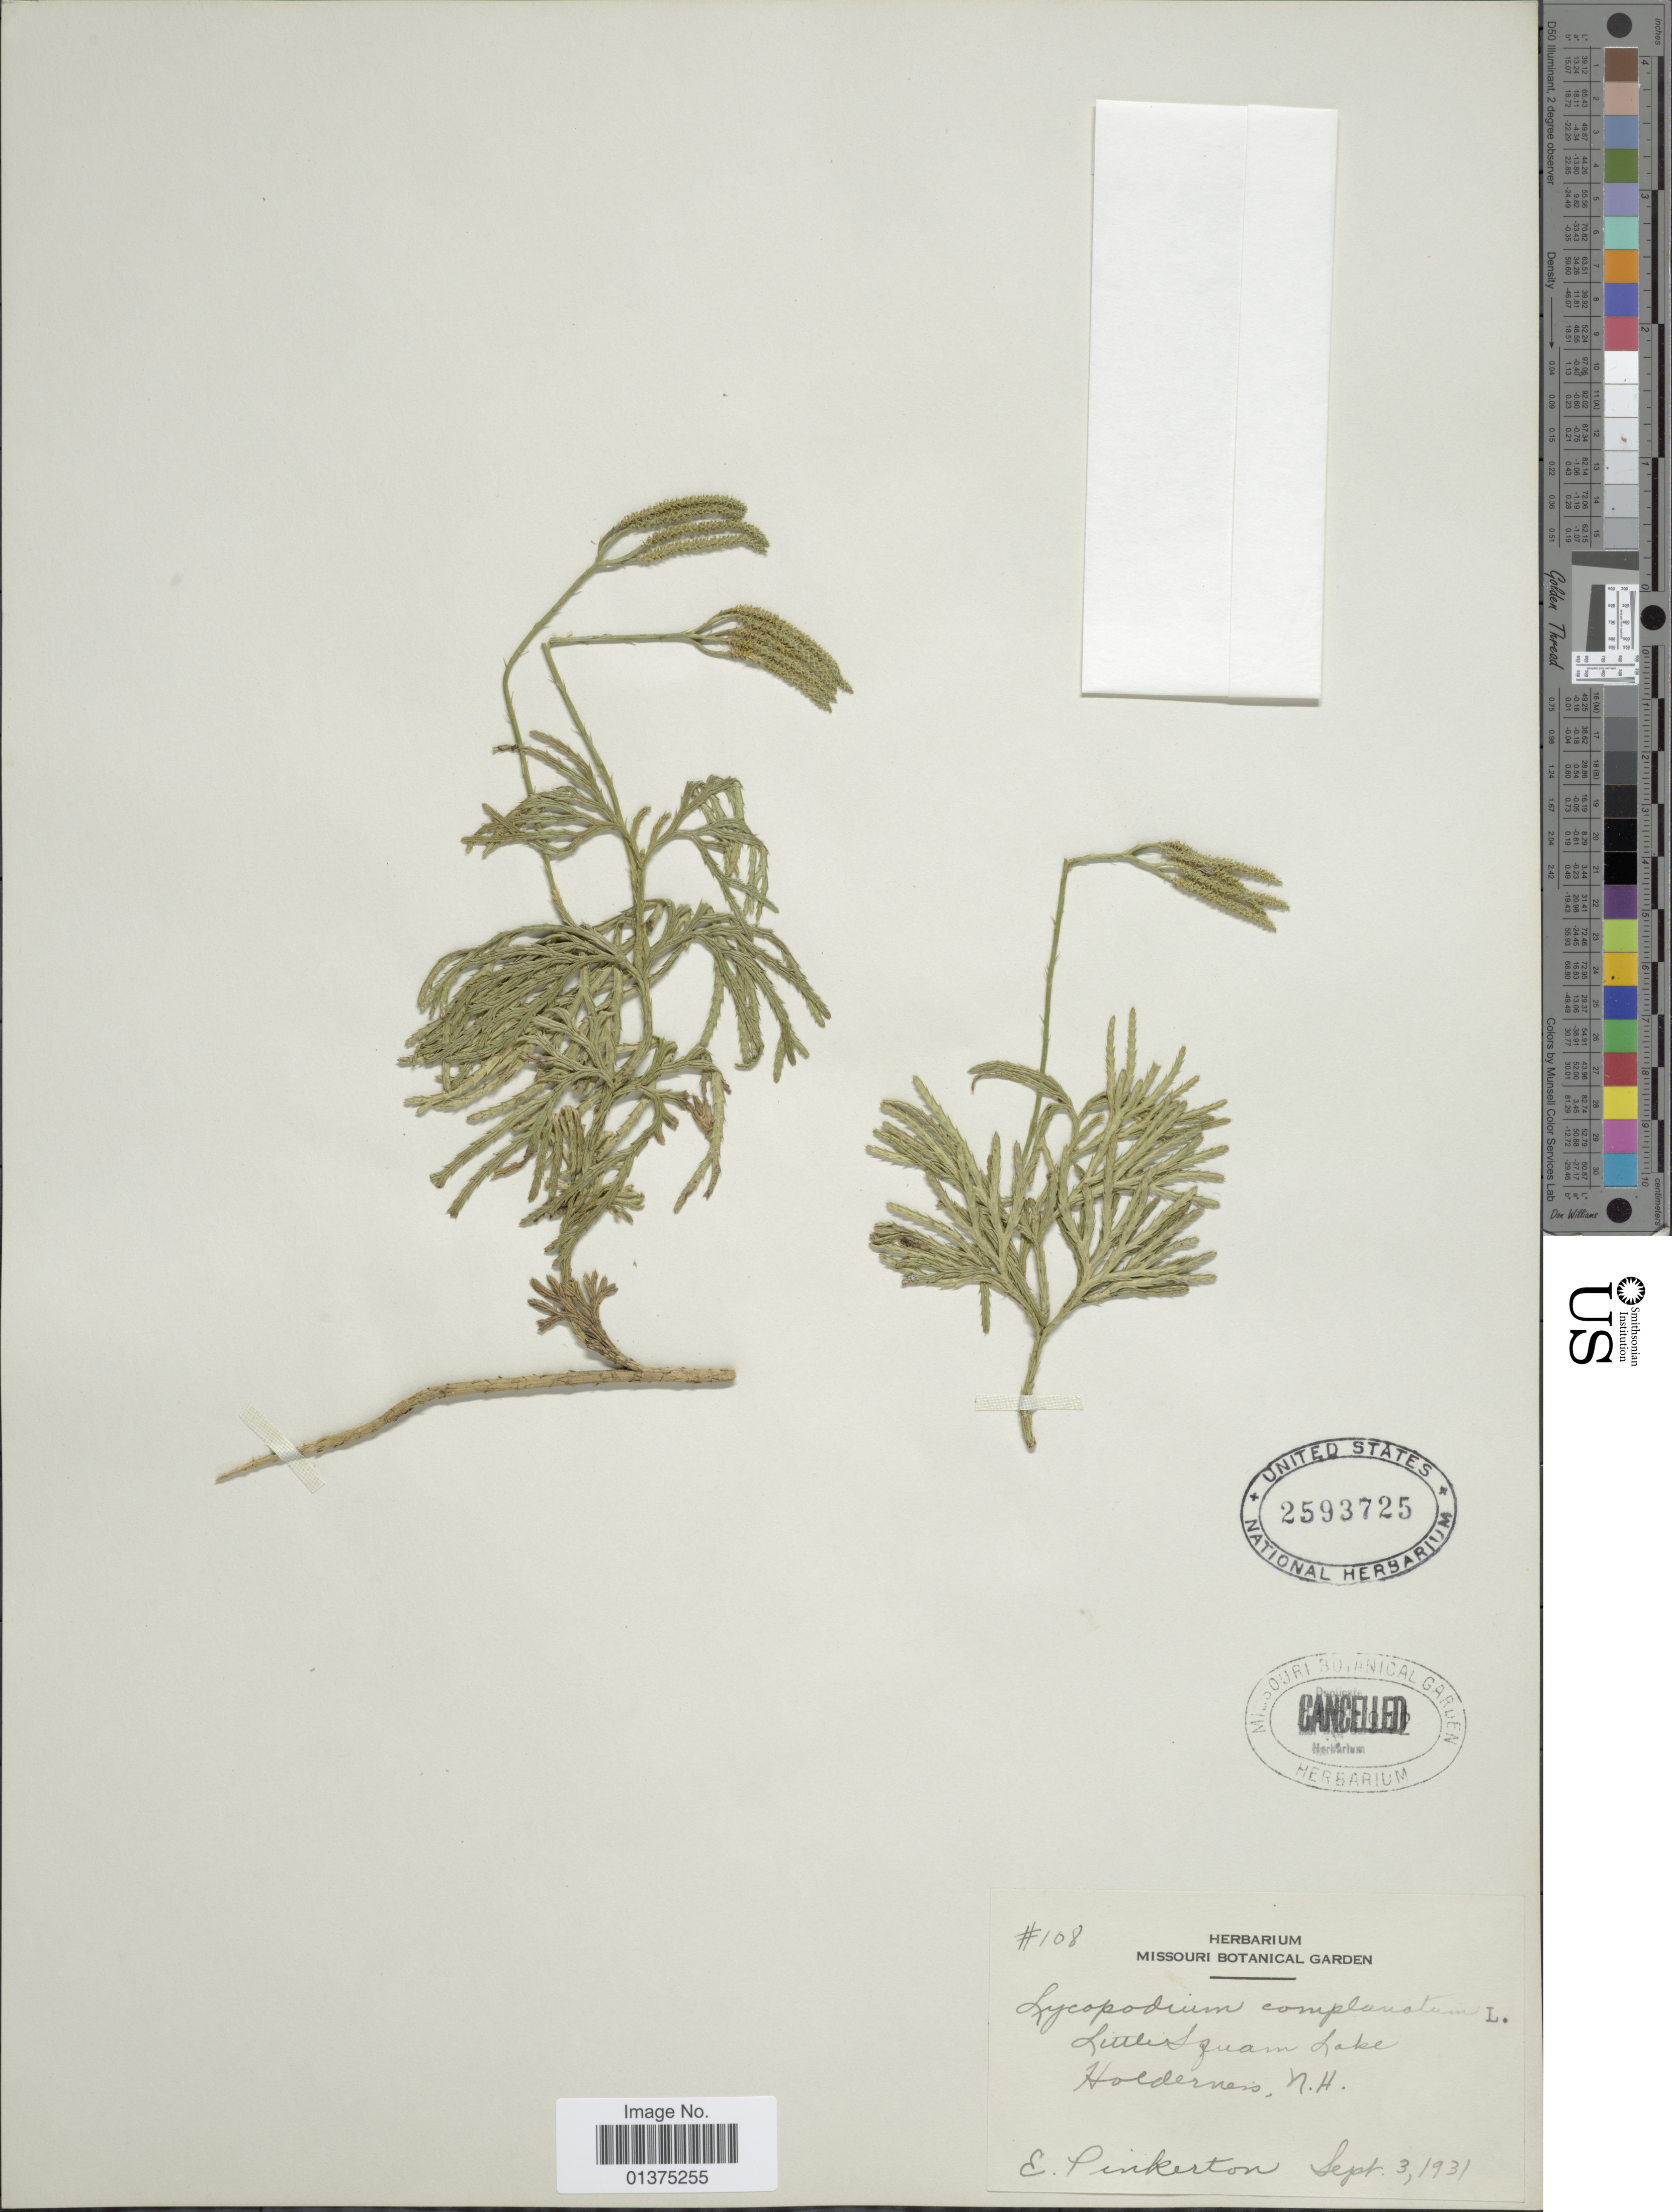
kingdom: Plantae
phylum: Tracheophyta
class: Lycopodiopsida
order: Lycopodiales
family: Lycopodiaceae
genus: Diphasiastrum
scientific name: Diphasiastrum digitatum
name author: (Dill. ex A. Braun) Holub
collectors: E. Pinkerton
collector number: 108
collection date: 1931-09-03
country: United States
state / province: New Hampshire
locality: Little Squaw Lake Holderness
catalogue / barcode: US 2593725